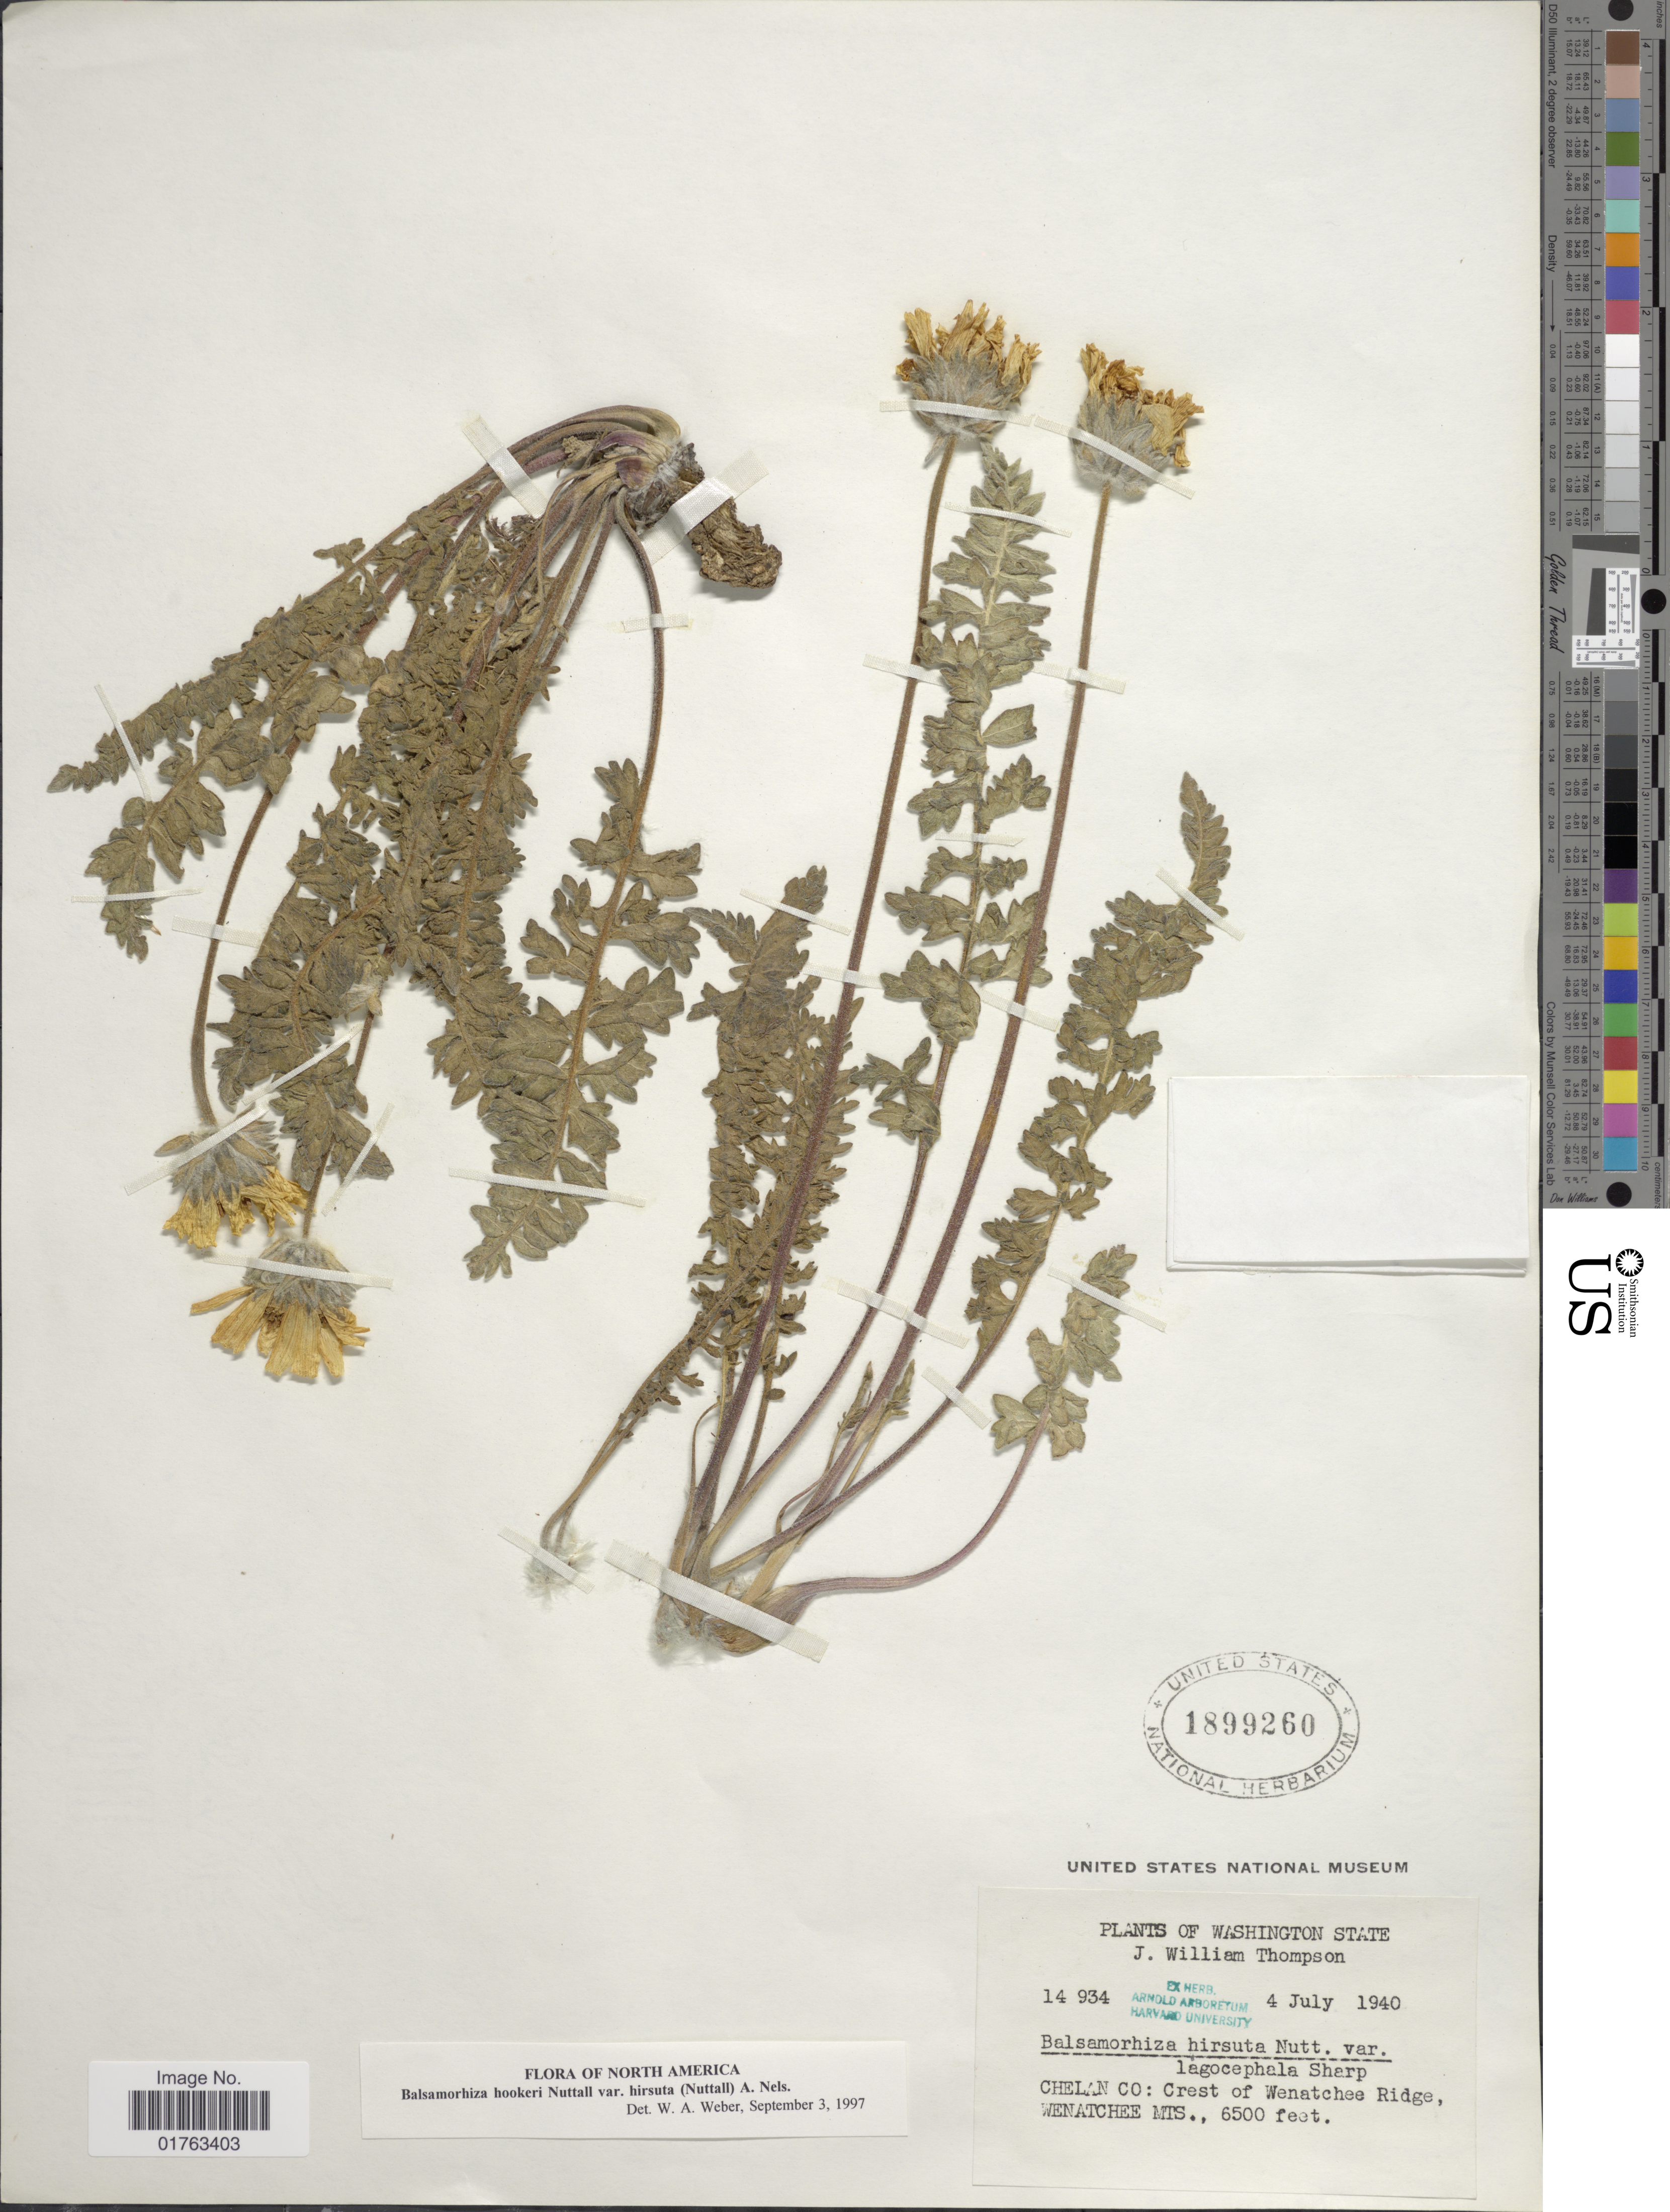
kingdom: Plantae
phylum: Tracheophyta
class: Magnoliopsida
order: Asterales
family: Asteraceae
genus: Balsamorhiza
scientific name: Balsamorhiza hookeri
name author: Nutt.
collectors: J. W. Thompson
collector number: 14934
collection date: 1940-07-04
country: United States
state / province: Washington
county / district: Chelan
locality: Chelan Co: Crest of Wenatchee Ridge, Wenatchee Mts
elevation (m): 1981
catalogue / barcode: US 1899260